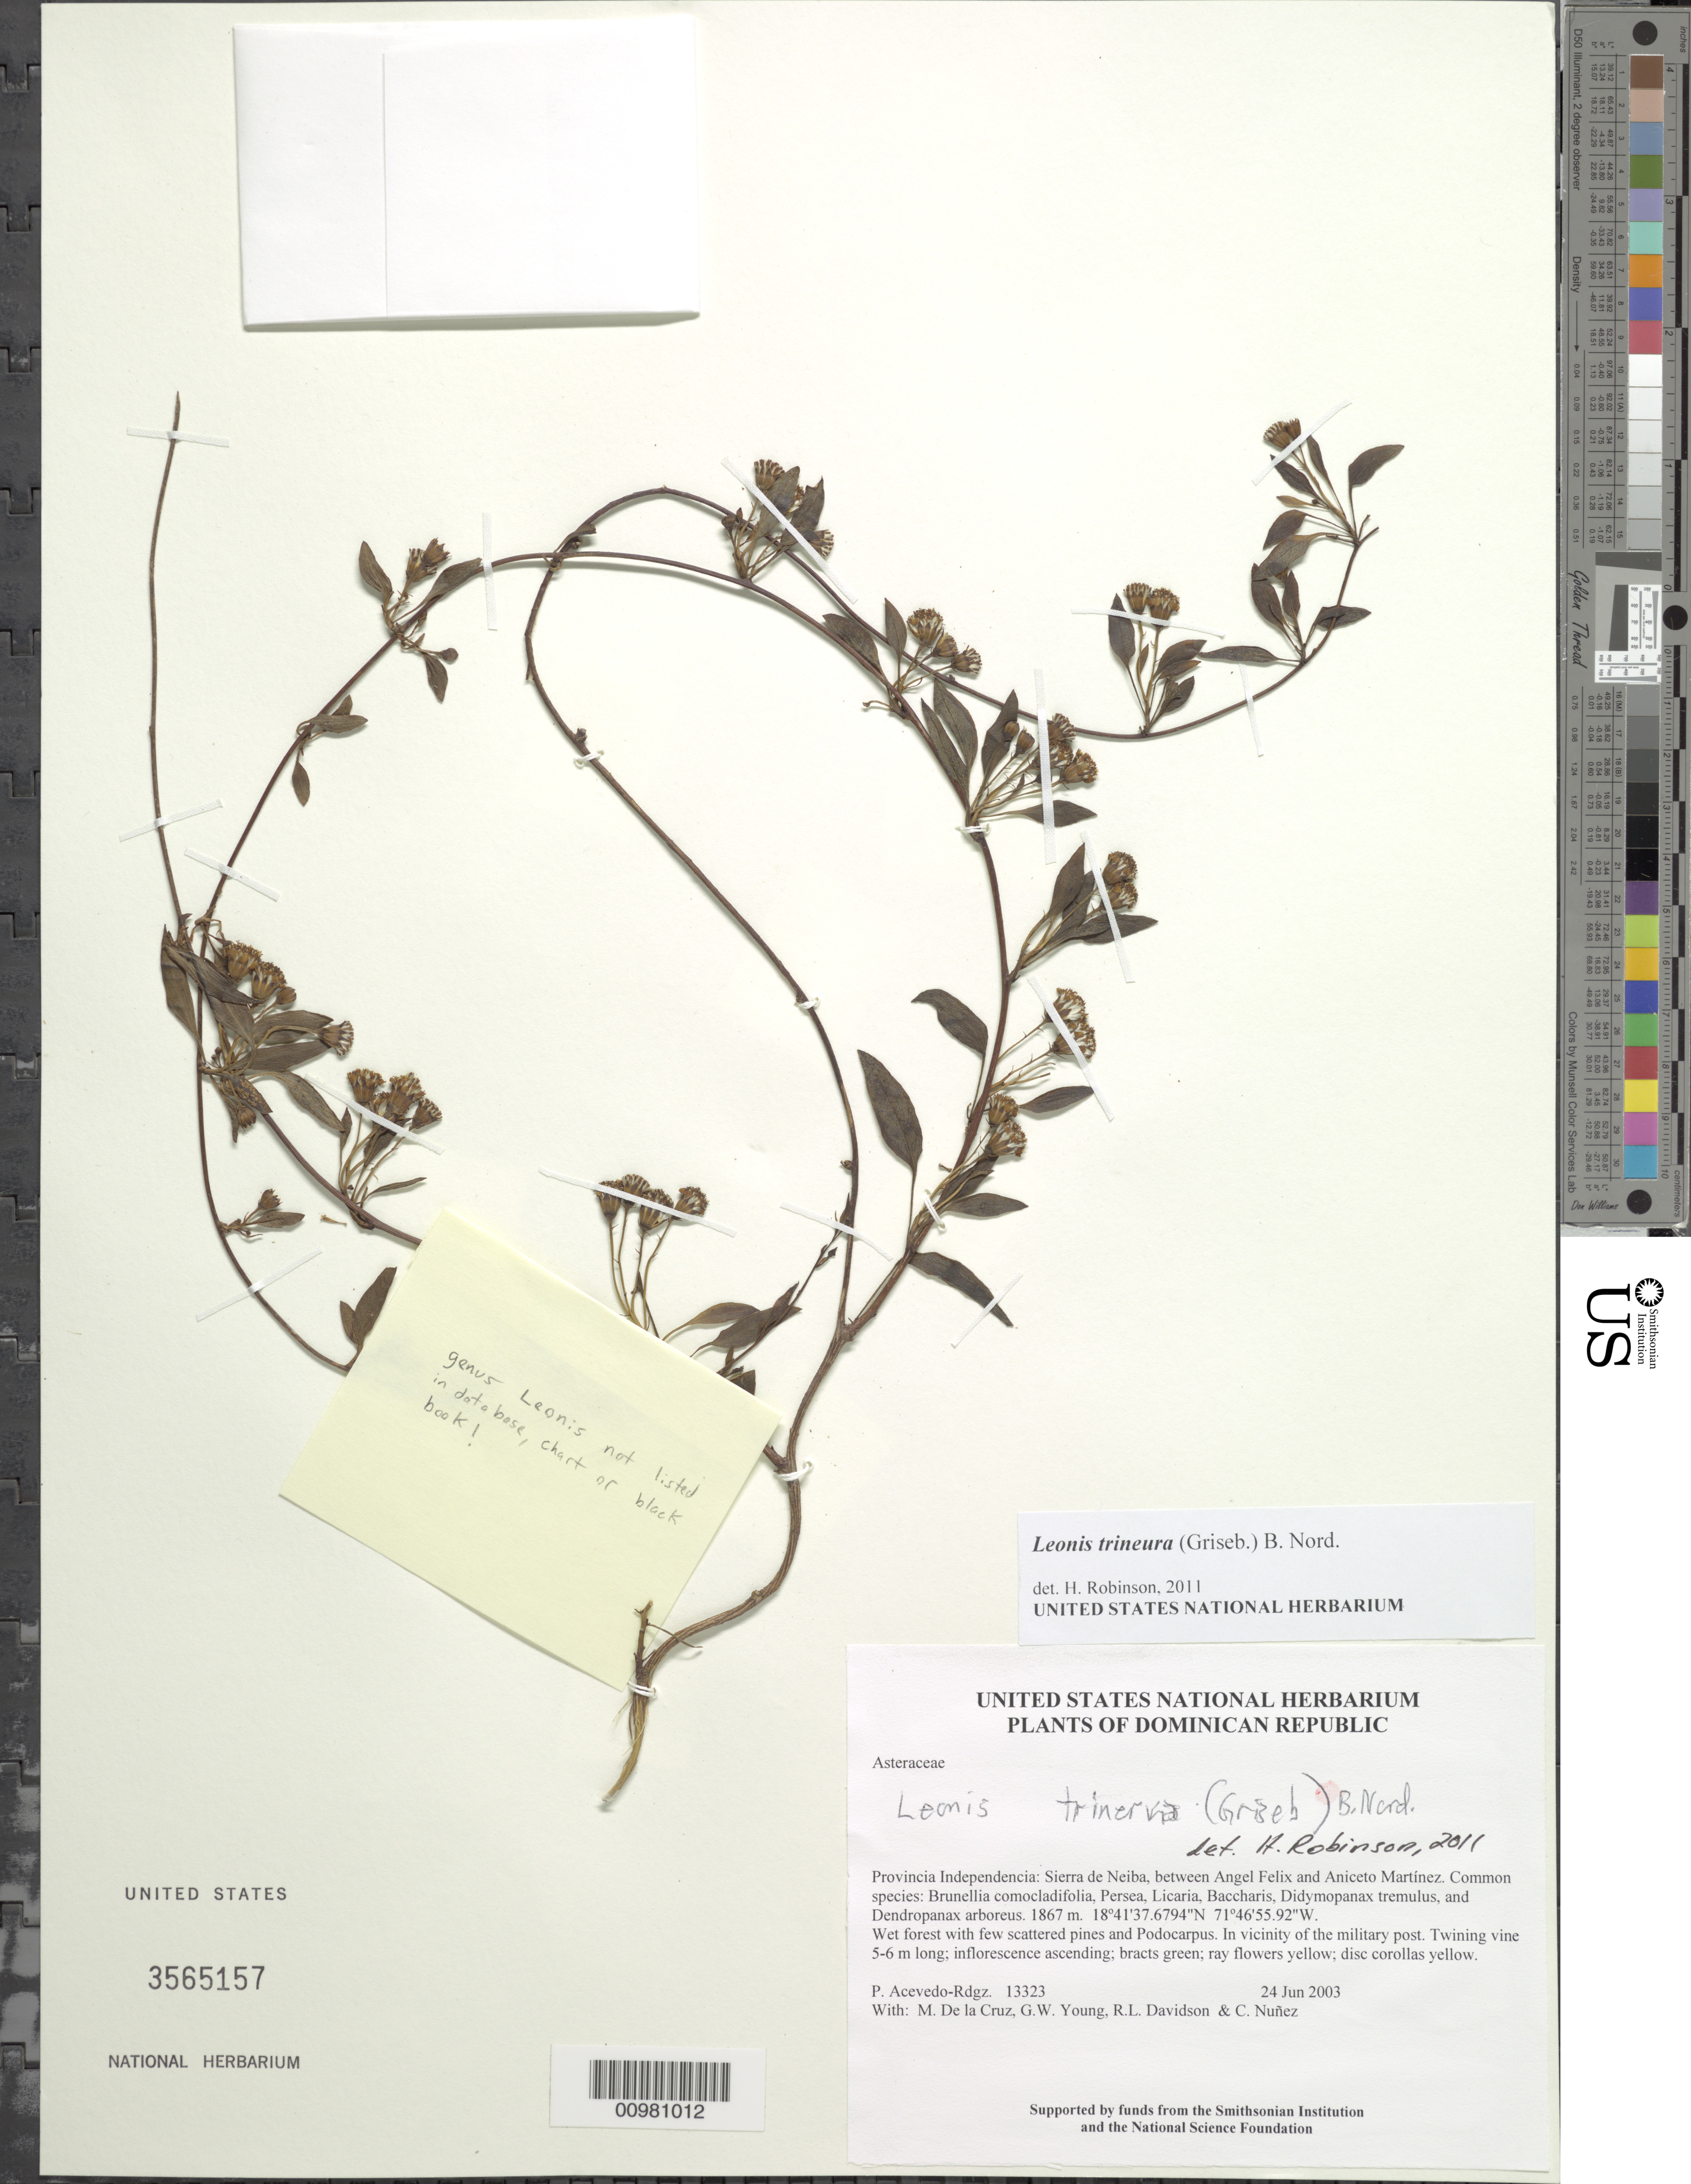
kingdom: Plantae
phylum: Tracheophyta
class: Magnoliopsida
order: Asterales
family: Asteraceae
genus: Sinosenecio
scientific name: Sinosenecio trinervius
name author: (M.C. Chang) B. Nord.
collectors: P. Acevedo-Rodr., M. de la Cruz, J. Rawlins, G. Young, R. Davidson & C. Nunez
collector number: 13323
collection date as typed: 24 Jun 2003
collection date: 2003-06-24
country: Dominican Republic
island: Hispaniola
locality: Provincia Independencia: Sierra de Neiba, between Angel Felix and Aniceto Martínez. Common species: Brunellia comocladifolia, Persea, Licaria, Baccharis, Didymopanax tremulus, and Dendropanax arboreus.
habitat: Wet forest with few scattered pines and Podocarpus. In vicinity of the military post.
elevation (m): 1867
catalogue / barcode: US 3565157